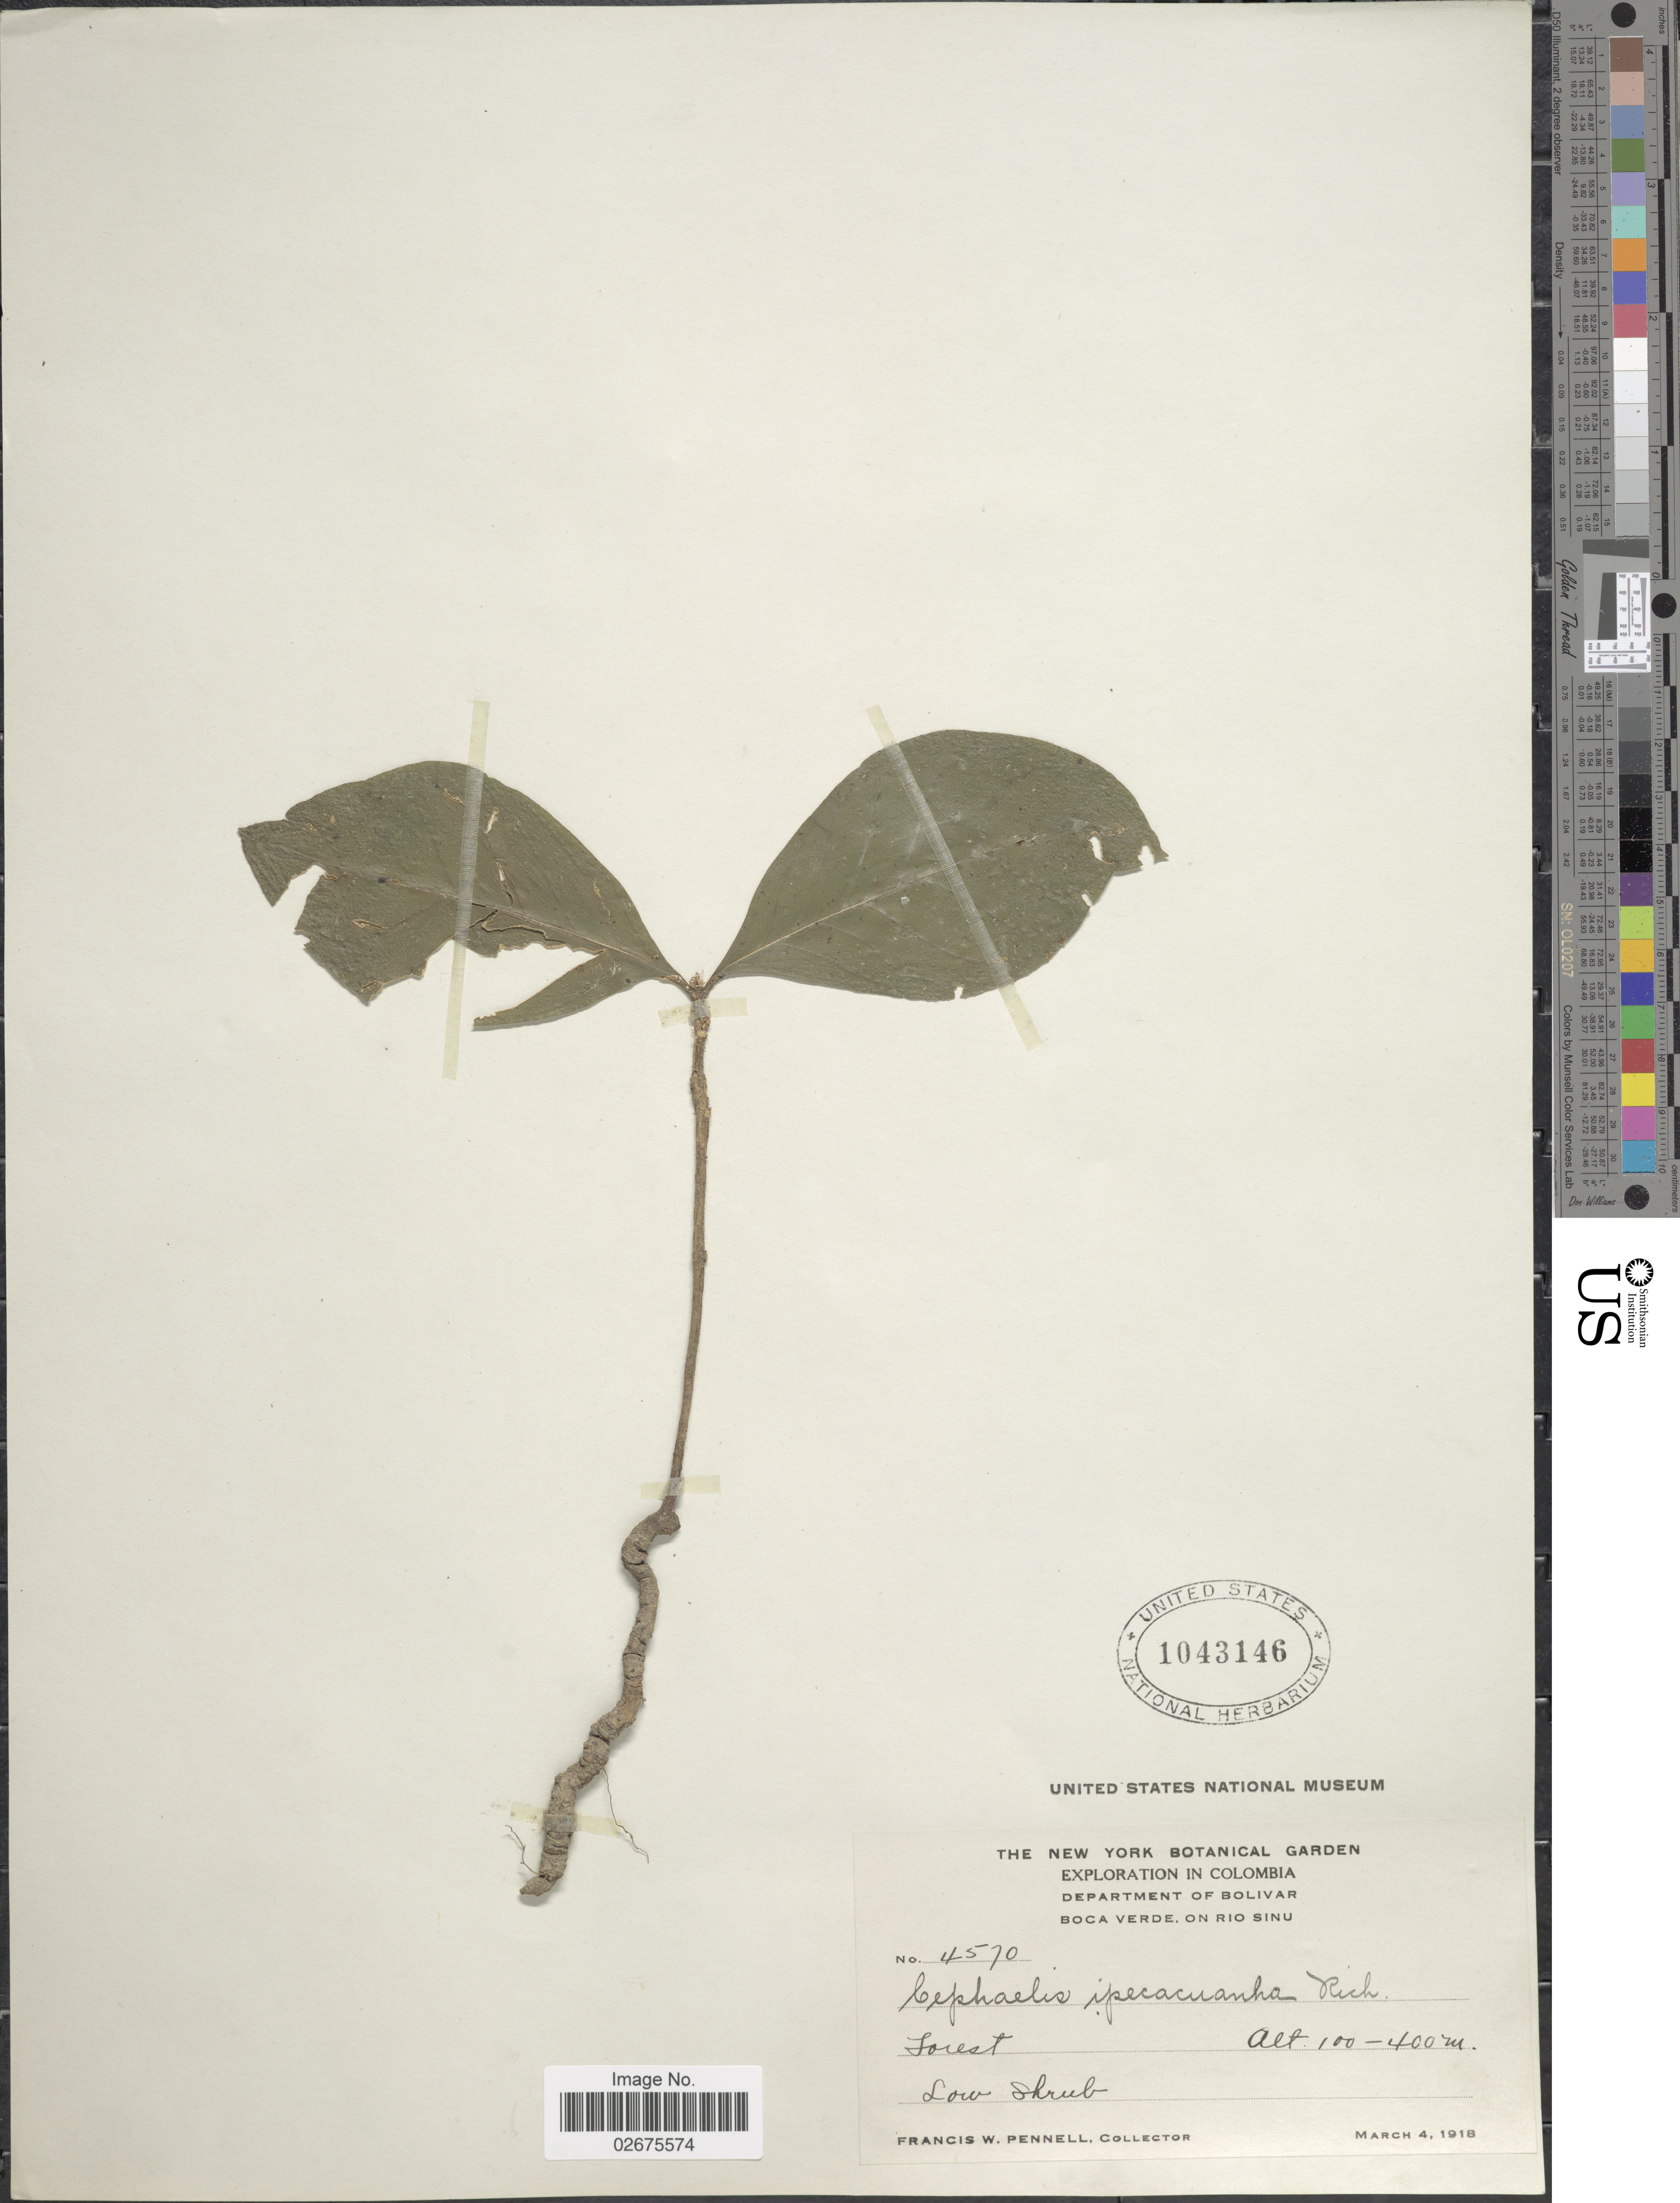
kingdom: Plantae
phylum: Tracheophyta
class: Magnoliopsida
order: Gentianales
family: Rubiaceae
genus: Carapichea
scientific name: Carapichea ipecacuanha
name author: (Brot.) L. Andersson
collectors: F. W. Pennell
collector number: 4570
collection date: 1918-03-04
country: Colombia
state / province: Bolívar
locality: Boca Verde, on Rio Sinu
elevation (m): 100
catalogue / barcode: US 1043146